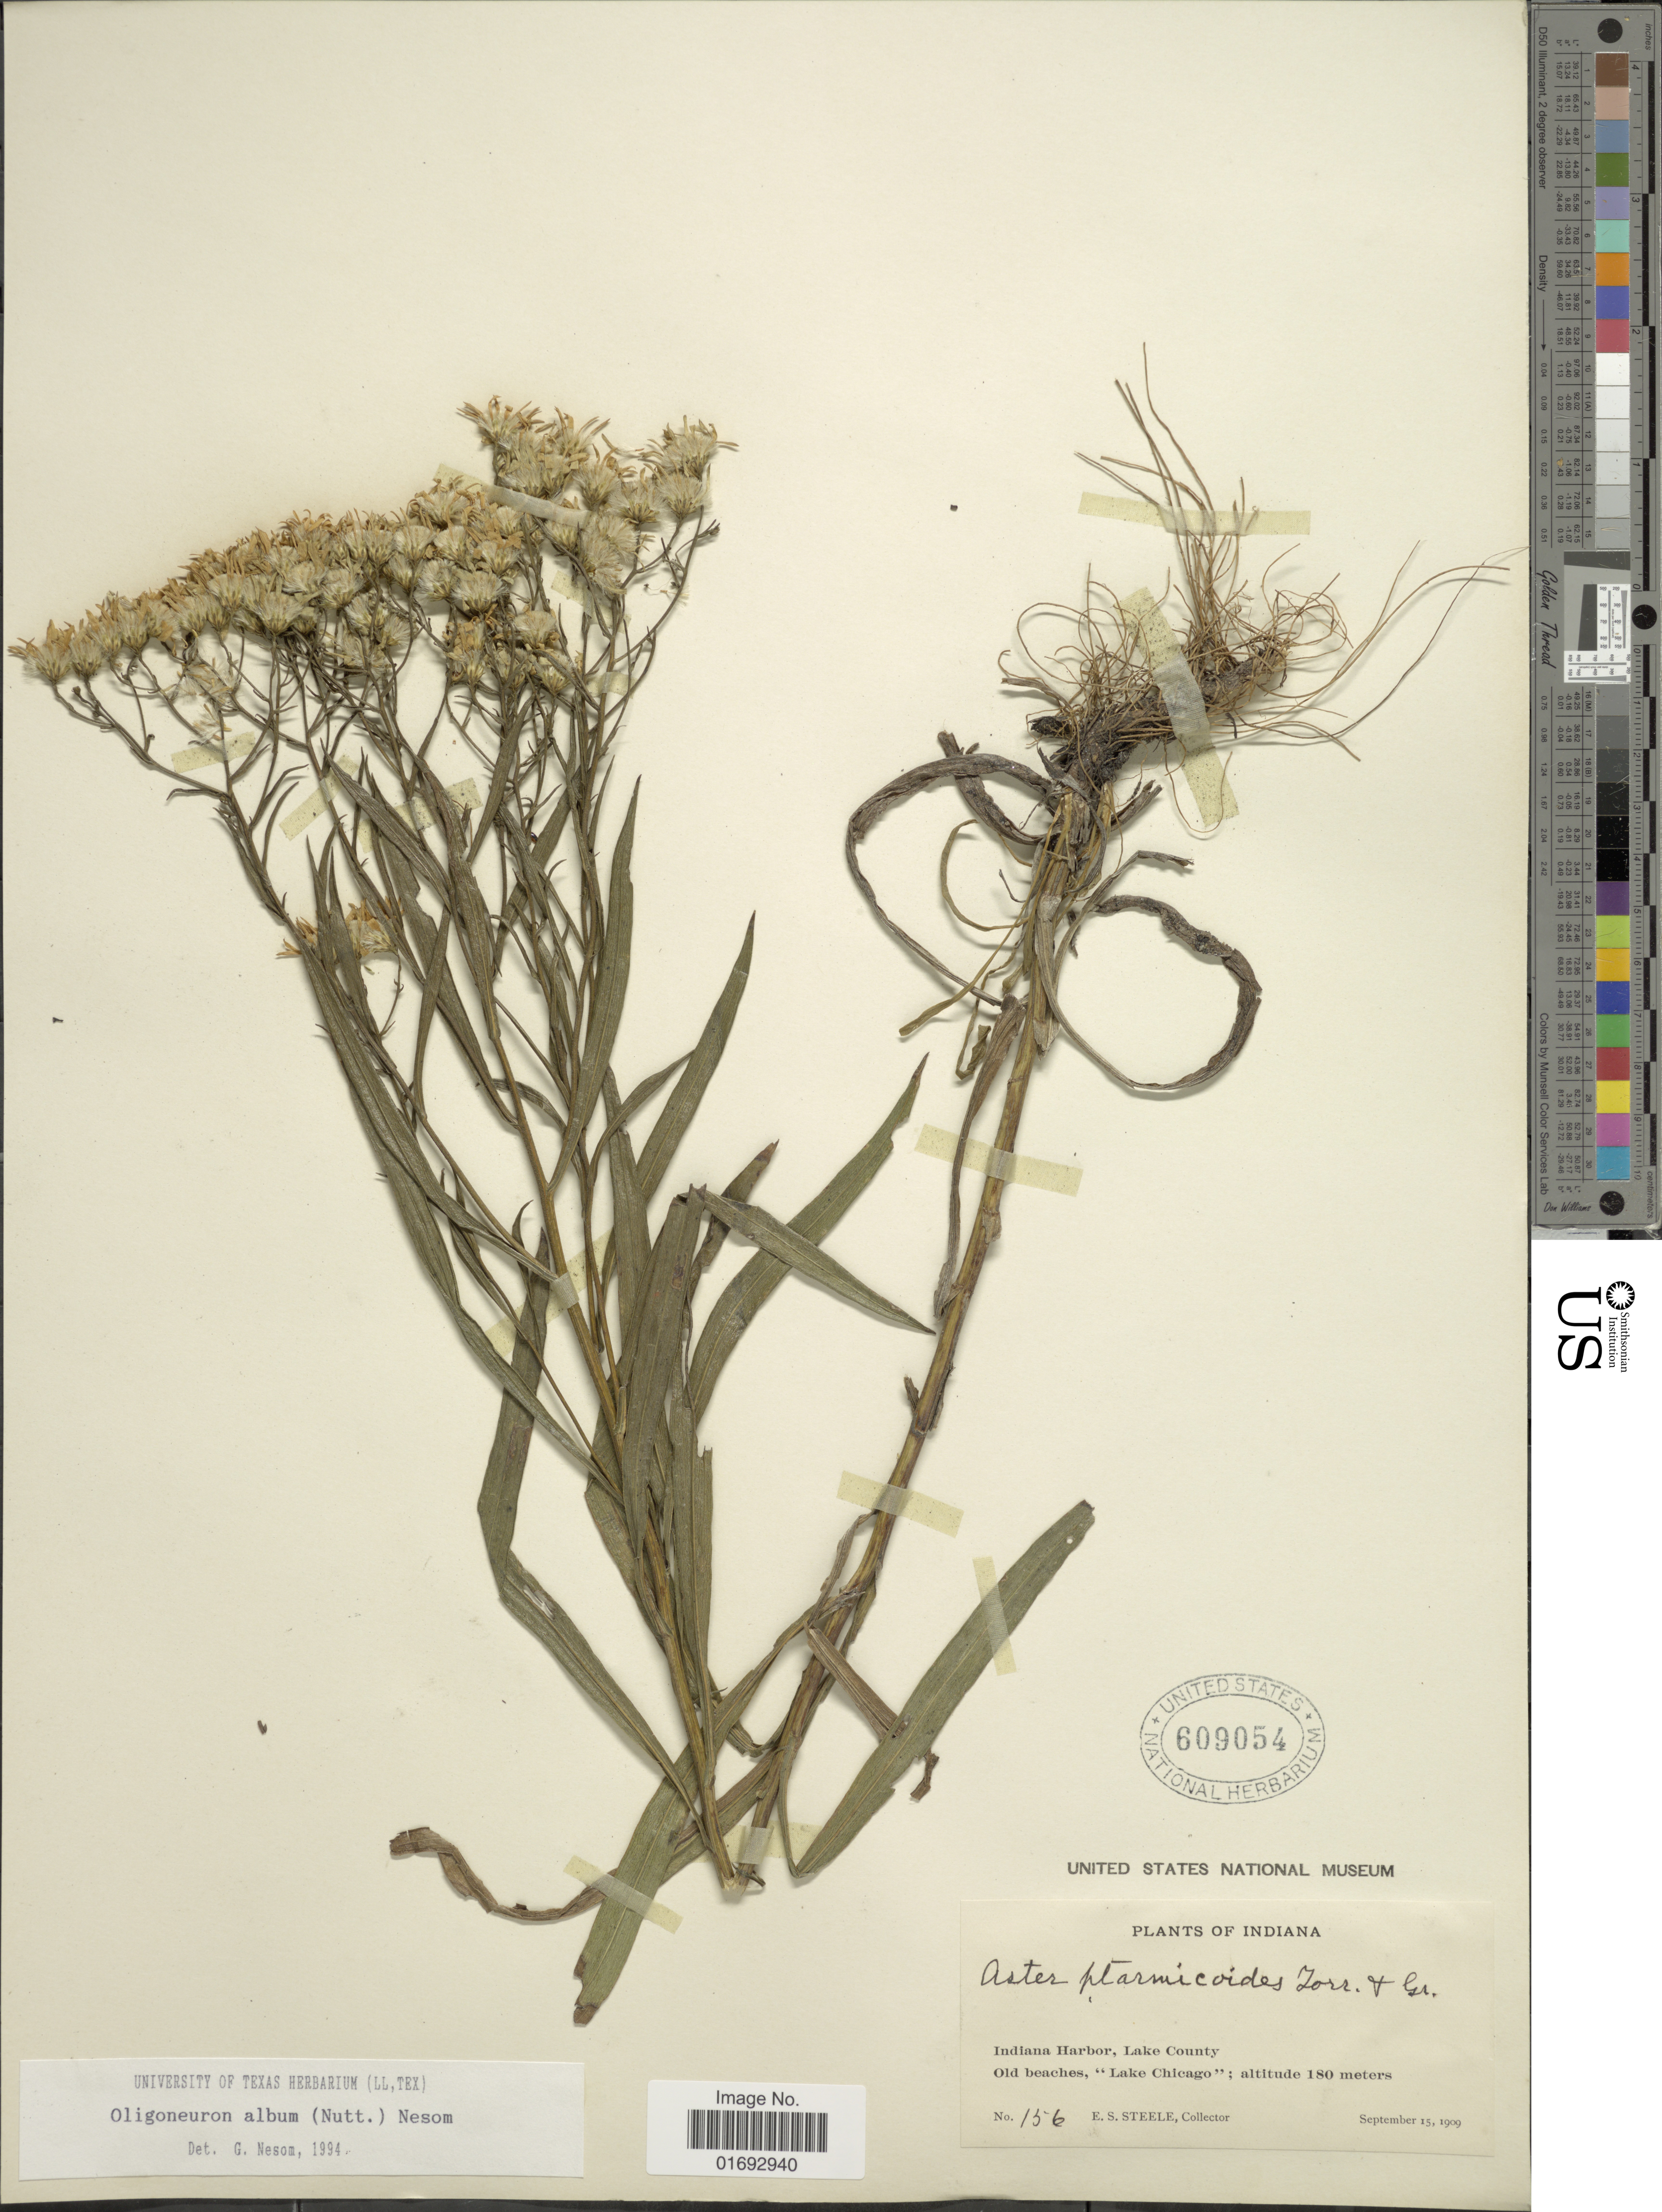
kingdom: Plantae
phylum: Tracheophyta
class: Magnoliopsida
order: Asterales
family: Asteraceae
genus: Oligoneuron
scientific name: Oligoneuron album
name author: (Nutt.) G.L. Nesom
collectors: E. Steele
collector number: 156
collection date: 1909-09-15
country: United States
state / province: Indiana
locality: Indiana Harbor, Lake County, old beaches, Lake Chigaco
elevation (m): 180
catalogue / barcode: US 609054